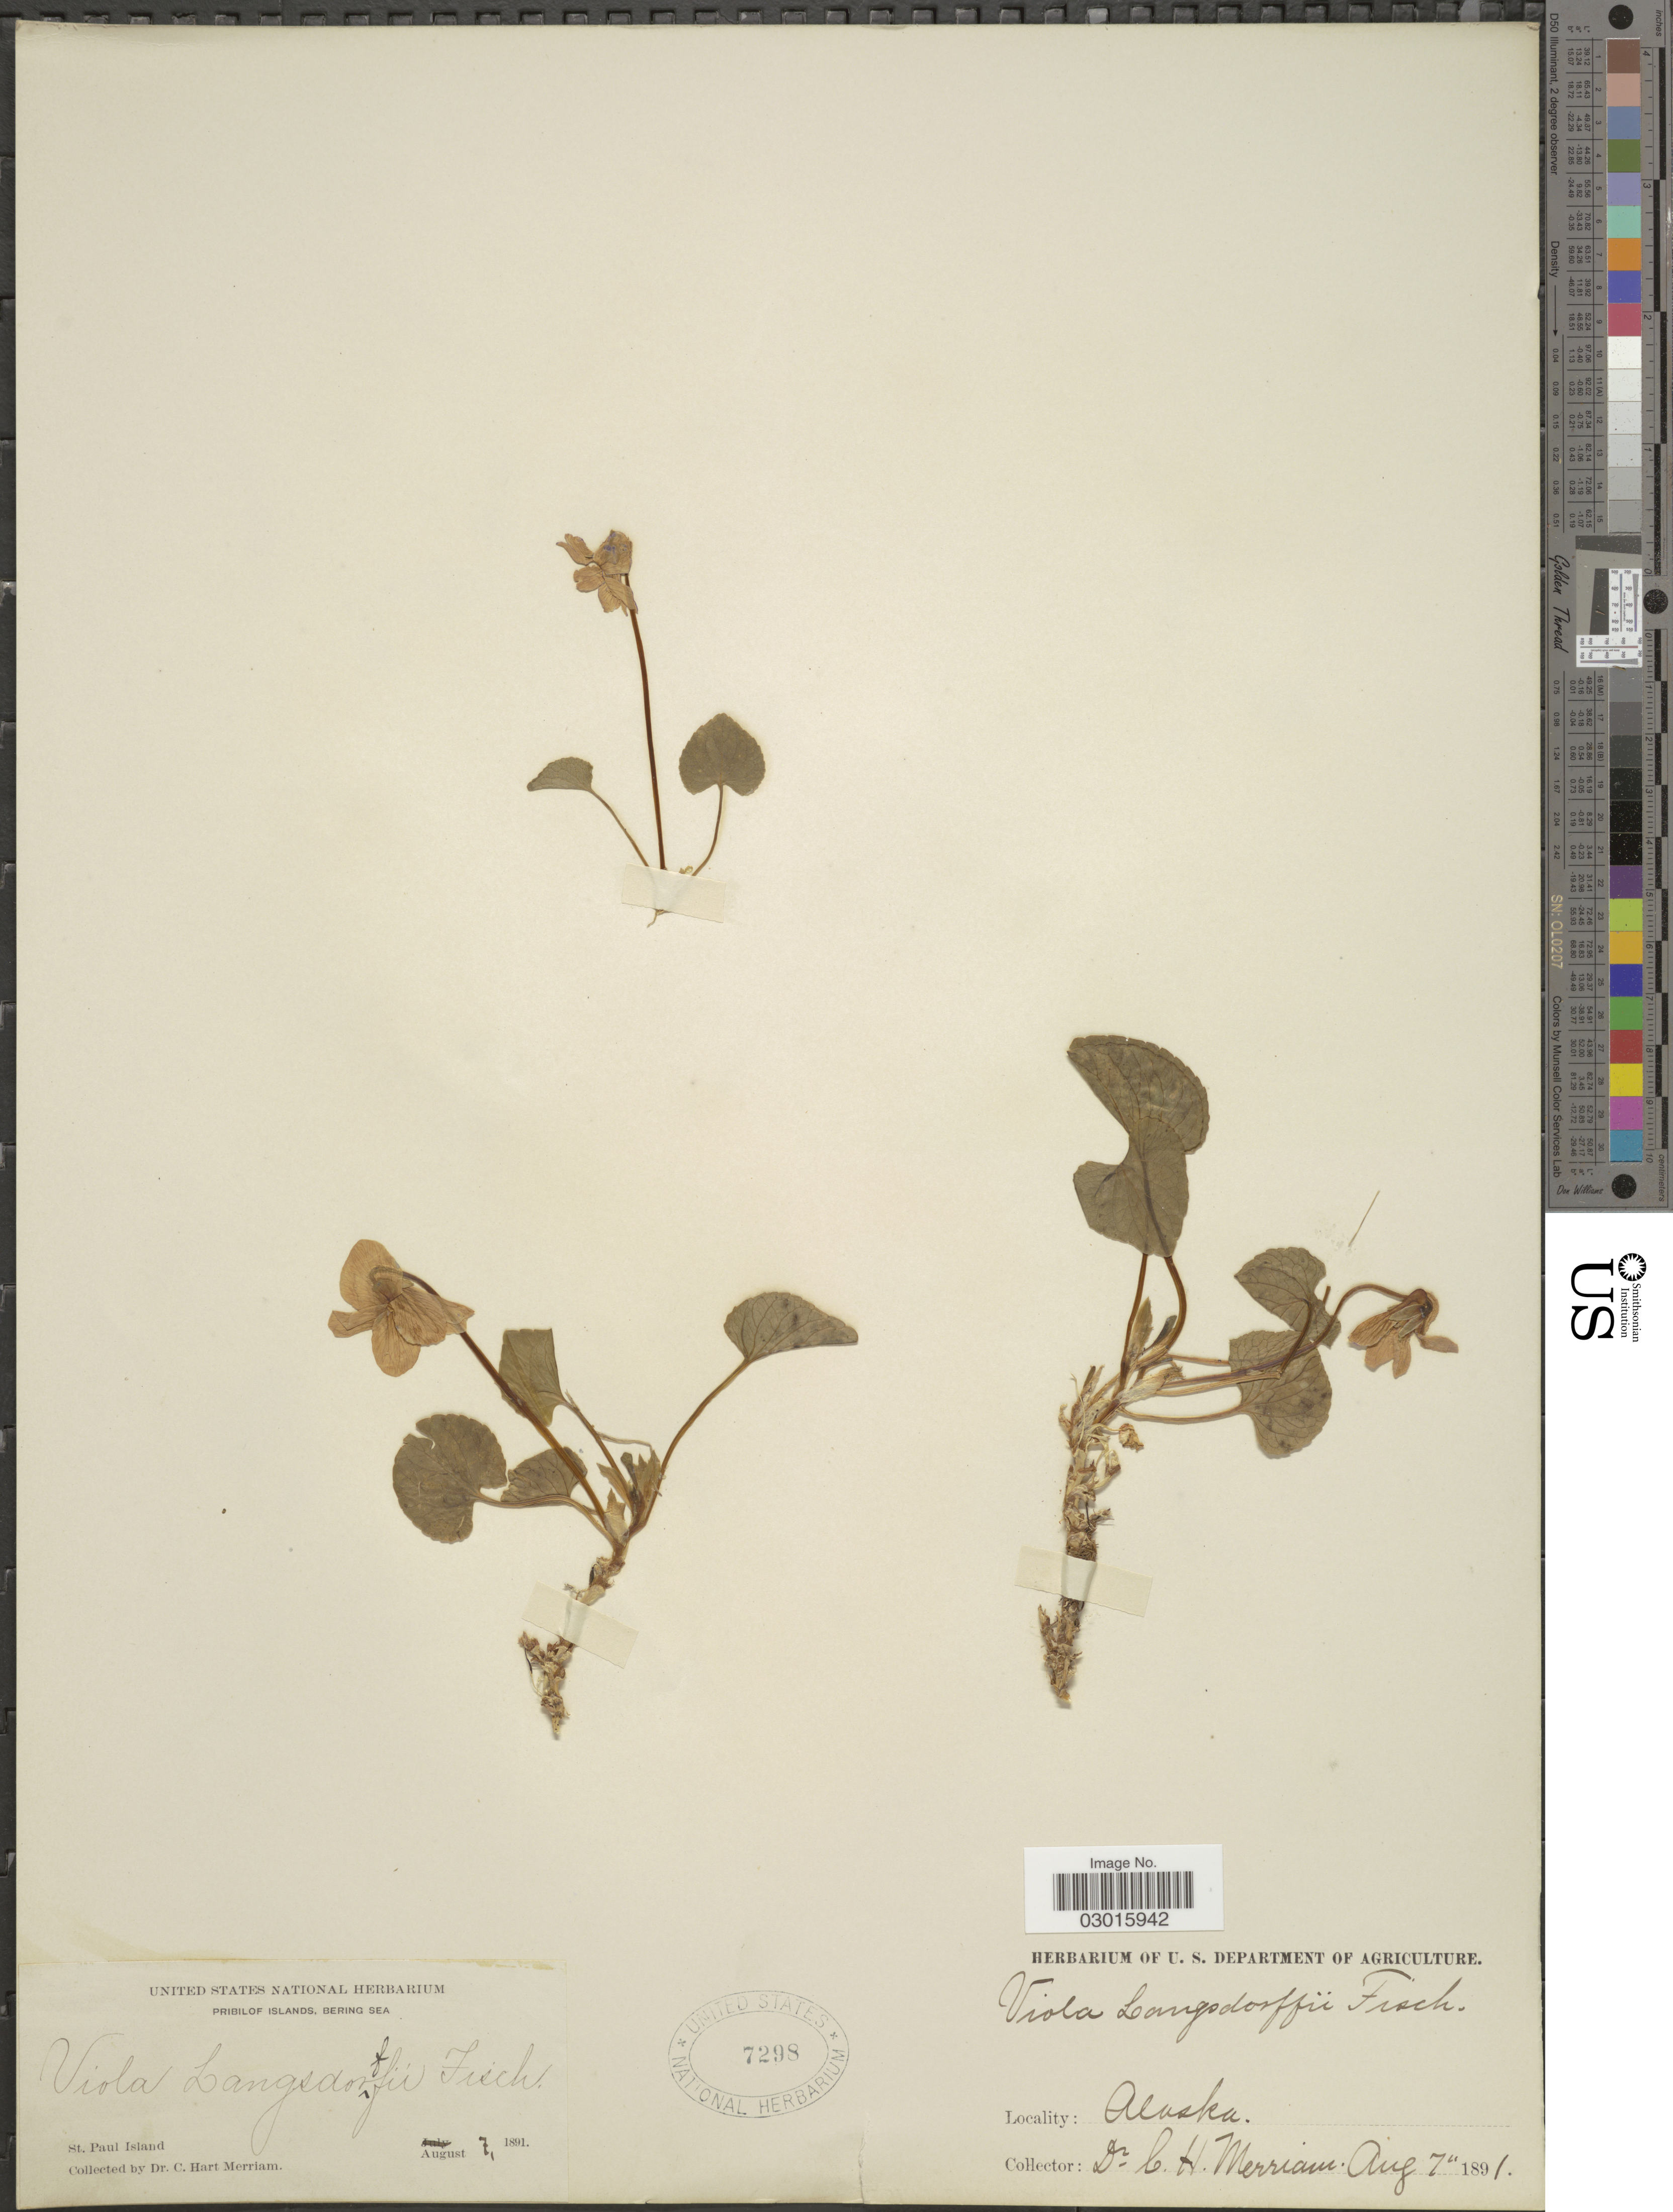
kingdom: Plantae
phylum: Tracheophyta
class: Magnoliopsida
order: Malpighiales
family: Violaceae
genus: Viola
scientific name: Viola langsdorffii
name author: Fisch. ex Ging.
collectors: C. Merriam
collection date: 1891-08-07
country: United States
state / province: Alaska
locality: Pribilof Islands, Bering Sea, St. Paul Island.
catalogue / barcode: US 7298